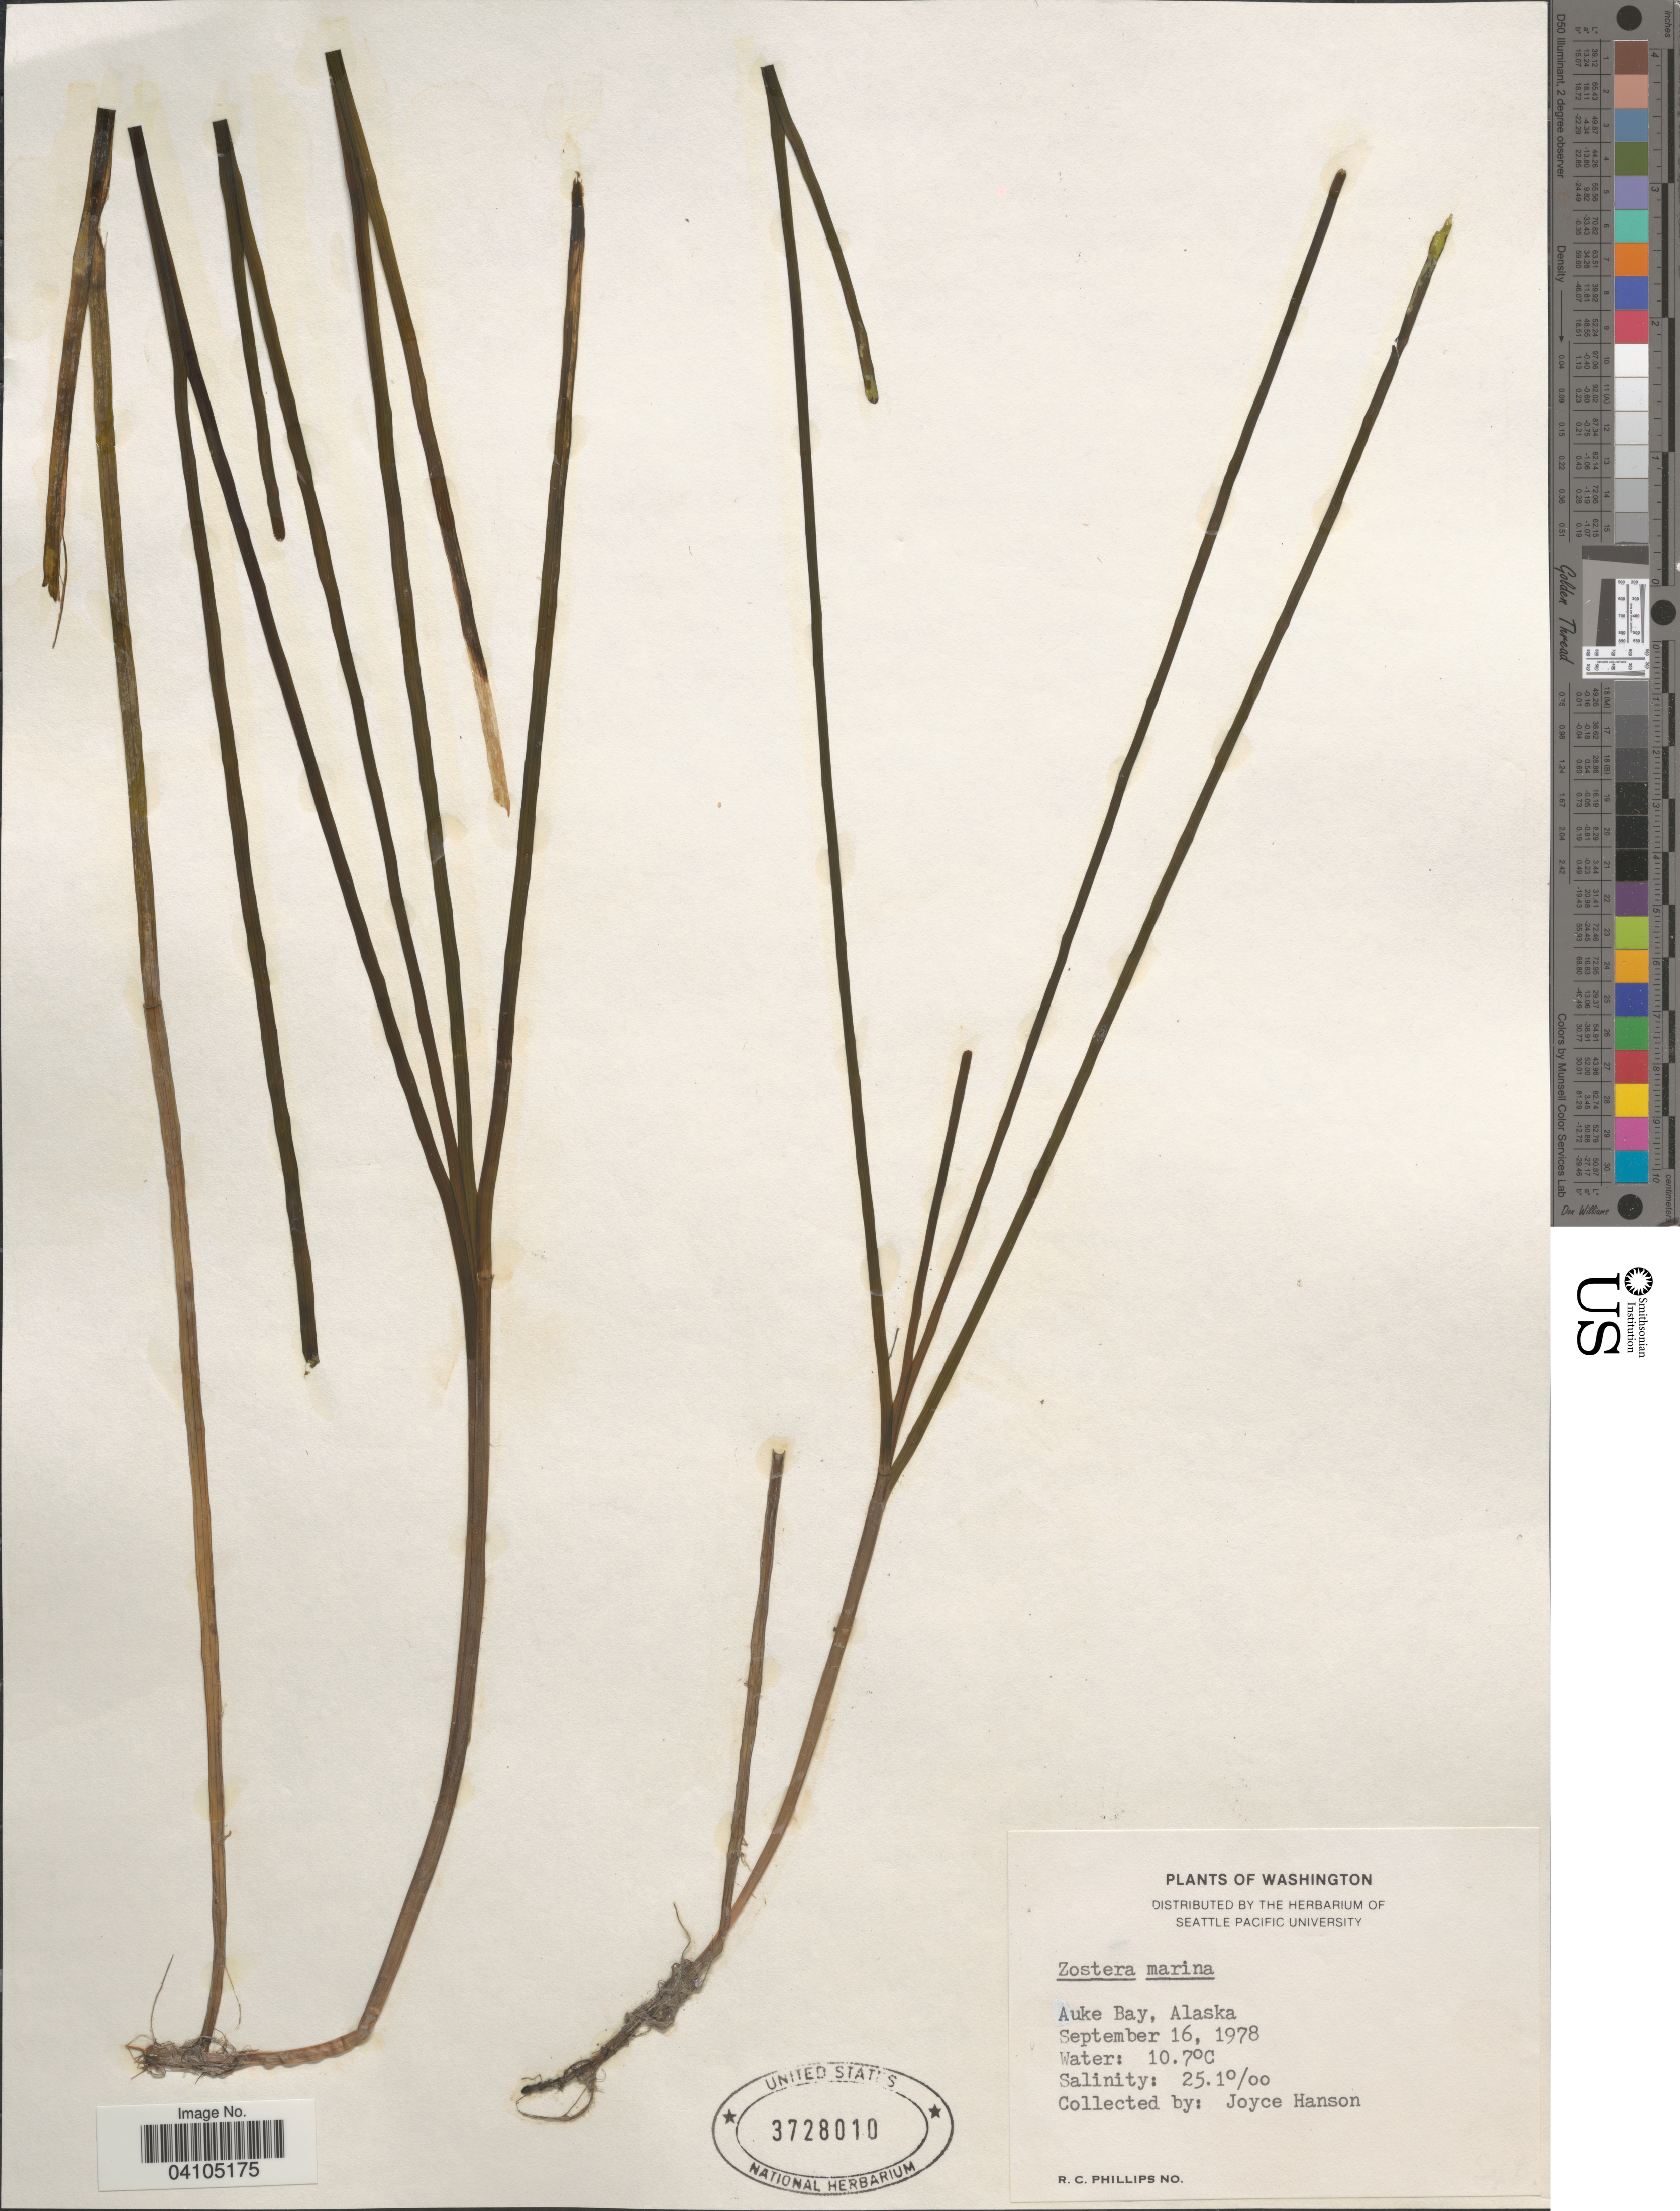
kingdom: Plantae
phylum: Tracheophyta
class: Liliopsida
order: Alismatales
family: Zosteraceae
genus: Zostera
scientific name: Zostera marina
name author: L.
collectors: J. Hanson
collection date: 1978-09-16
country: United States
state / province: Alaska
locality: Auke Bay.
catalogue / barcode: US 3728010